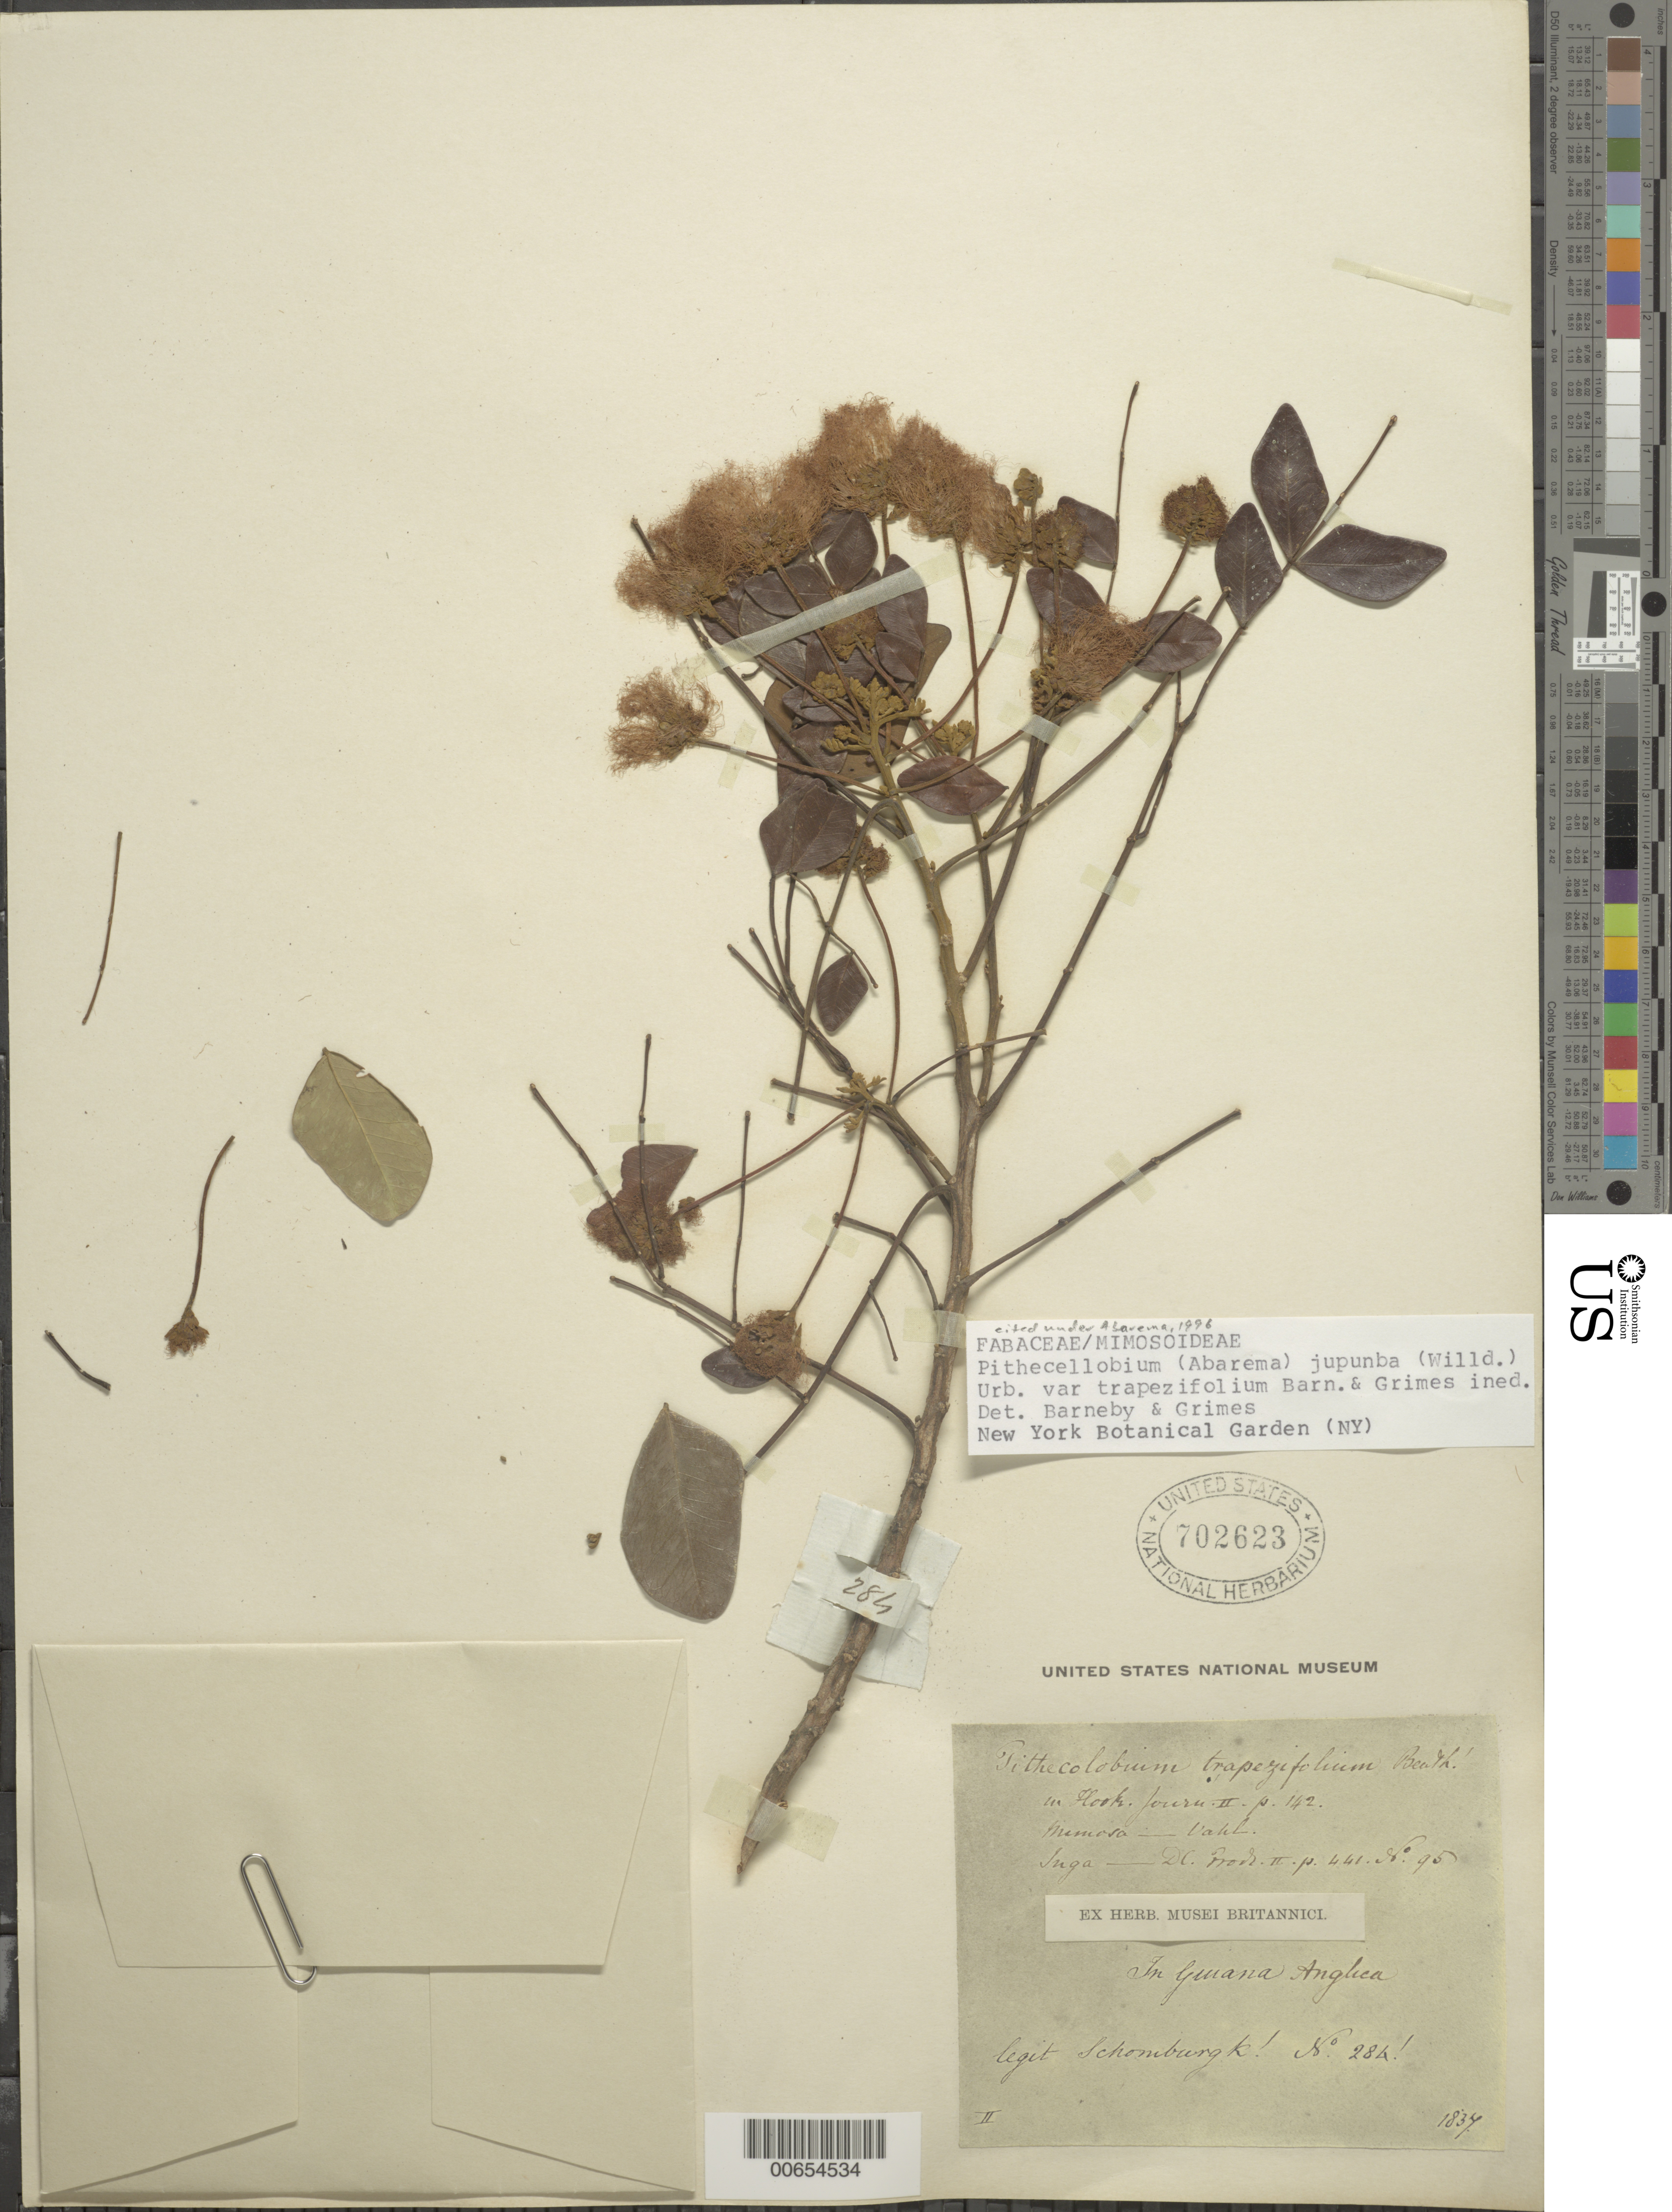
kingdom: Plantae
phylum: Tracheophyta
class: Magnoliopsida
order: Fabales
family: Fabaceae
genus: Jupunba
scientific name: Jupunba trapezifolia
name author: (Vahl) Moldenke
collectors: R. H. Schomburgk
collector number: I 284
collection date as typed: February 1837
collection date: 1837-02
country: Guyana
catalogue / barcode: US 702623